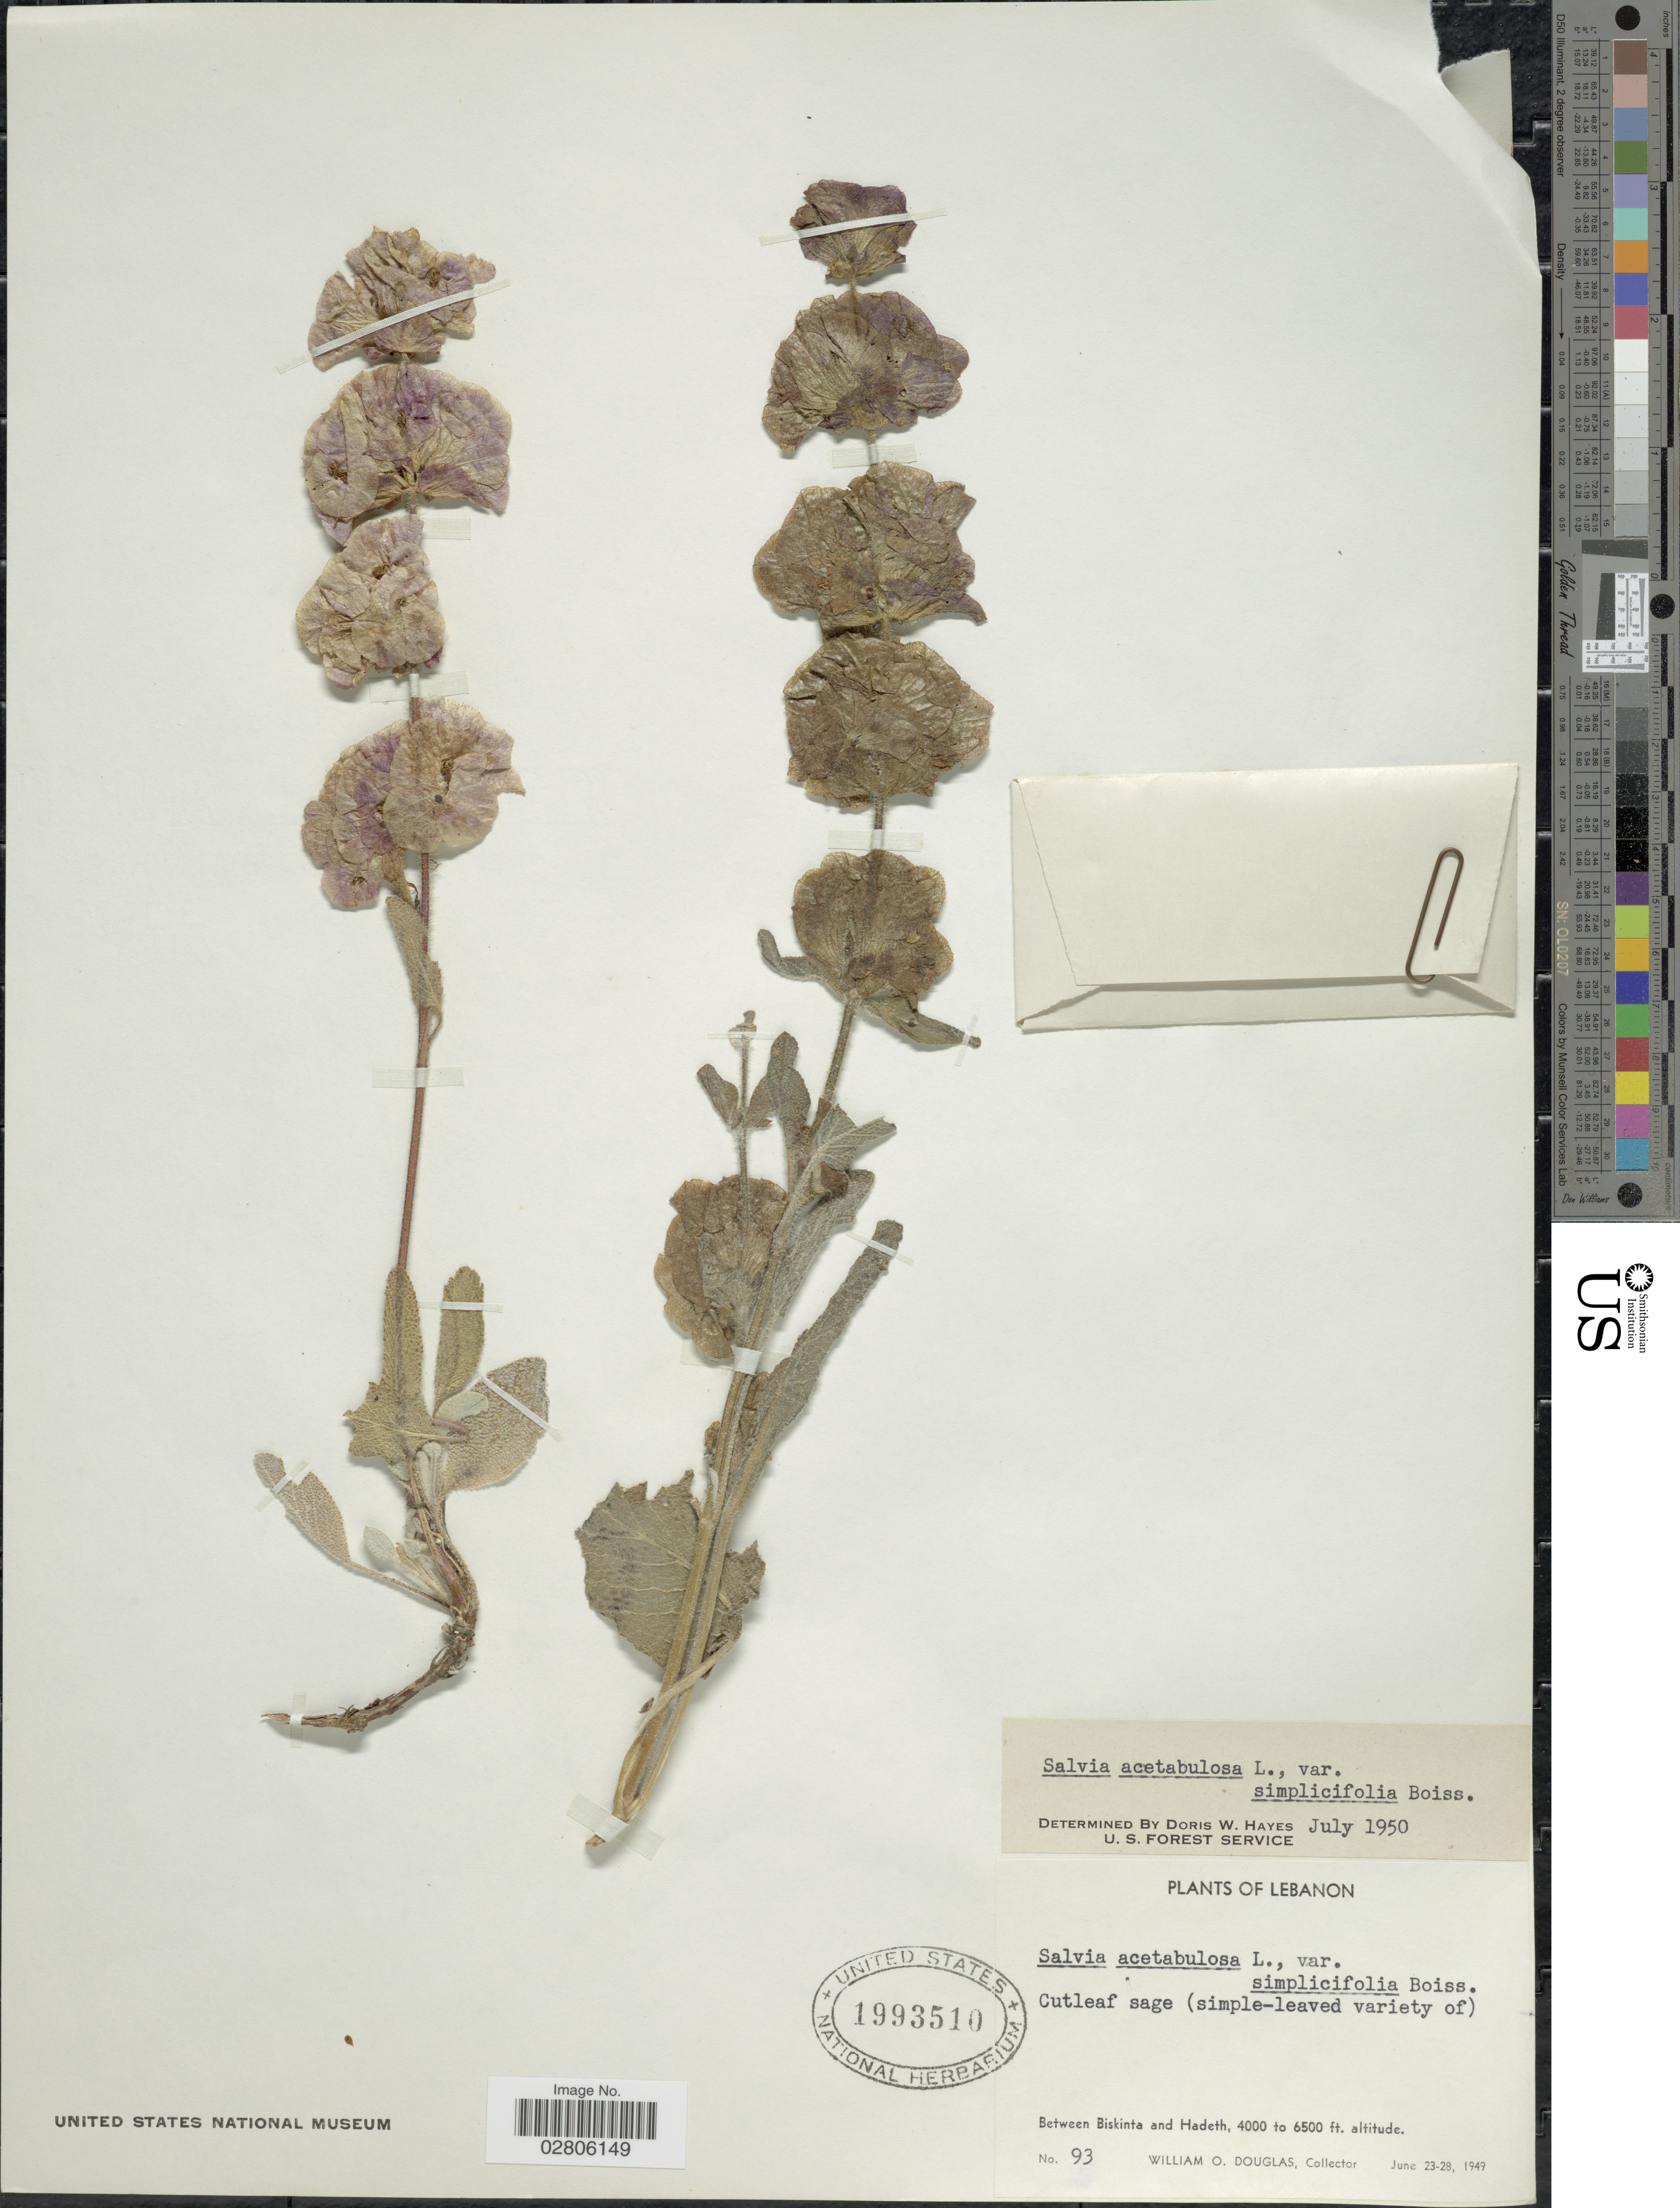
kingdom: Plantae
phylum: Tracheophyta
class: Magnoliopsida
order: Lamiales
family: Lamiaceae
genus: Salvia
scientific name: Salvia multicaulis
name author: Vahl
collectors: W. Douglas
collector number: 93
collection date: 1949-06-23/1949-06-28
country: Lebanon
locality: Between Biskinta and Hadeth.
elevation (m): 1219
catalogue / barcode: US 1993510